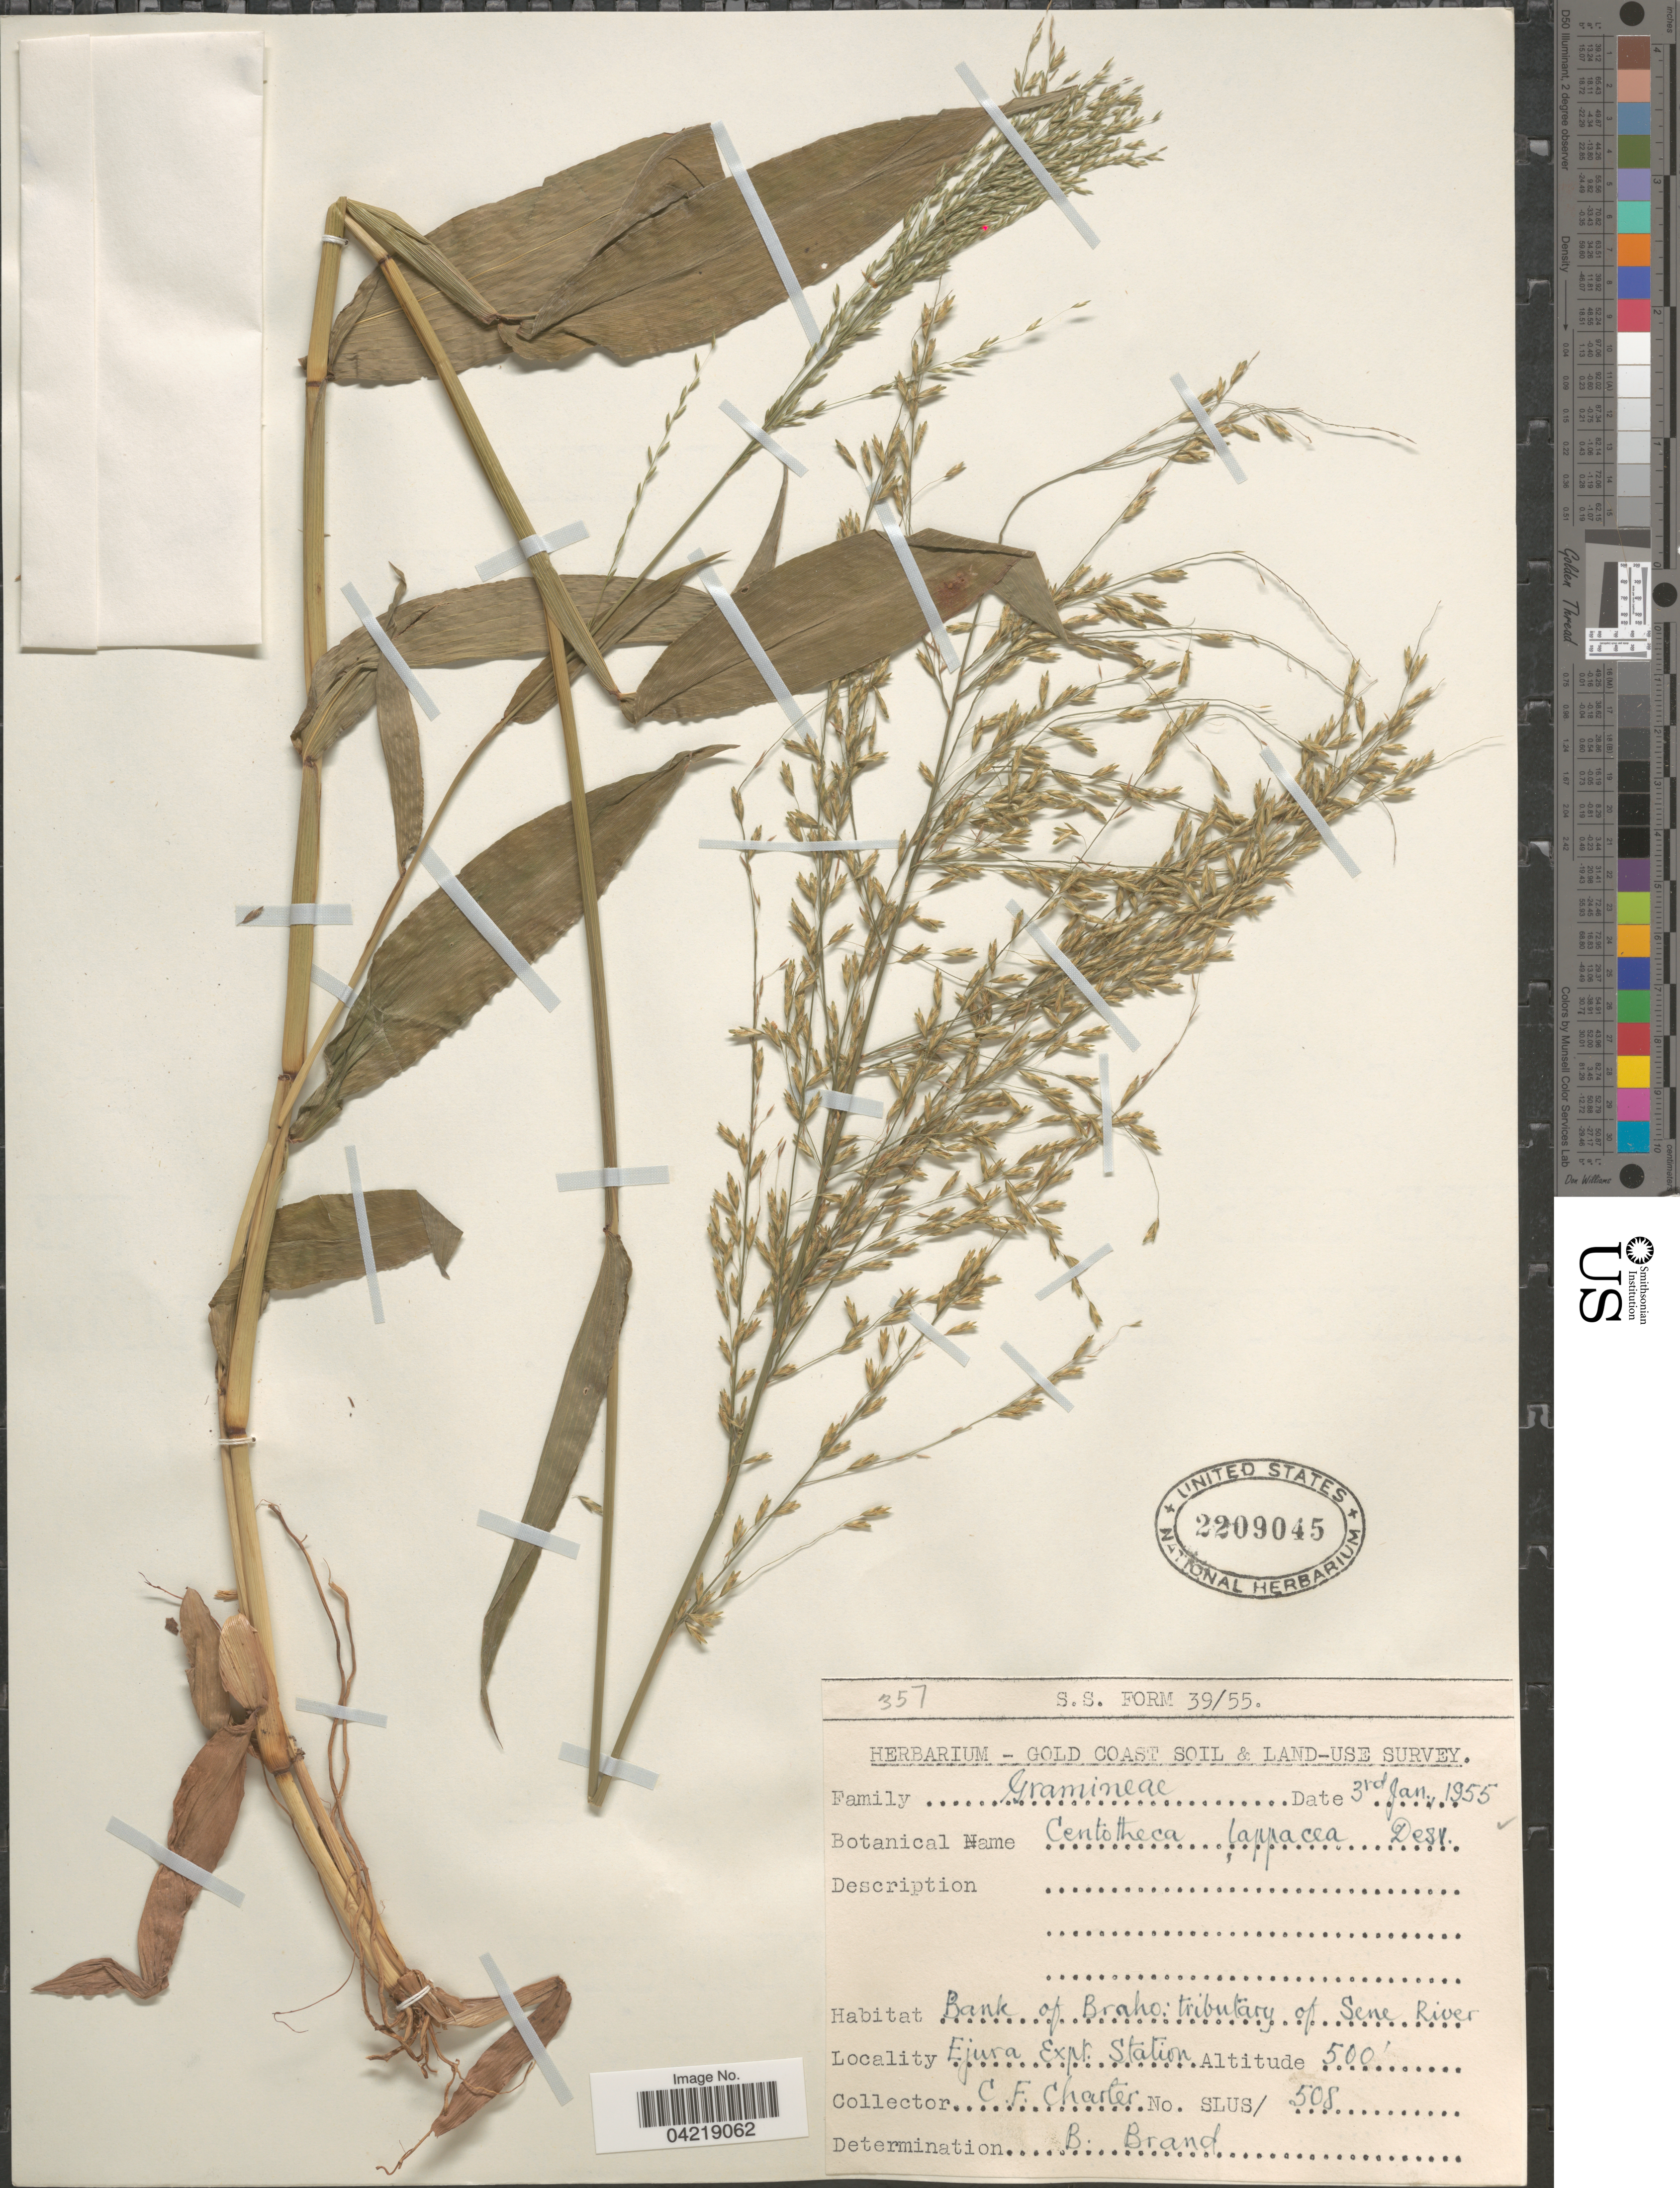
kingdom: Plantae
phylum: Tracheophyta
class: Liliopsida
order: Poales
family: Poaceae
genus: Centotheca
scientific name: Centotheca lappacea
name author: (L.) Desv.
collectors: C. Charter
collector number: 508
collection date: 1955-01-03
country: Ghana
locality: Gold Coast Soil & Land-use Survey. Bank of Braho: tributary of Sene River. Ejura Expt. Station.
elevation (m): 152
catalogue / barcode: US 2209045